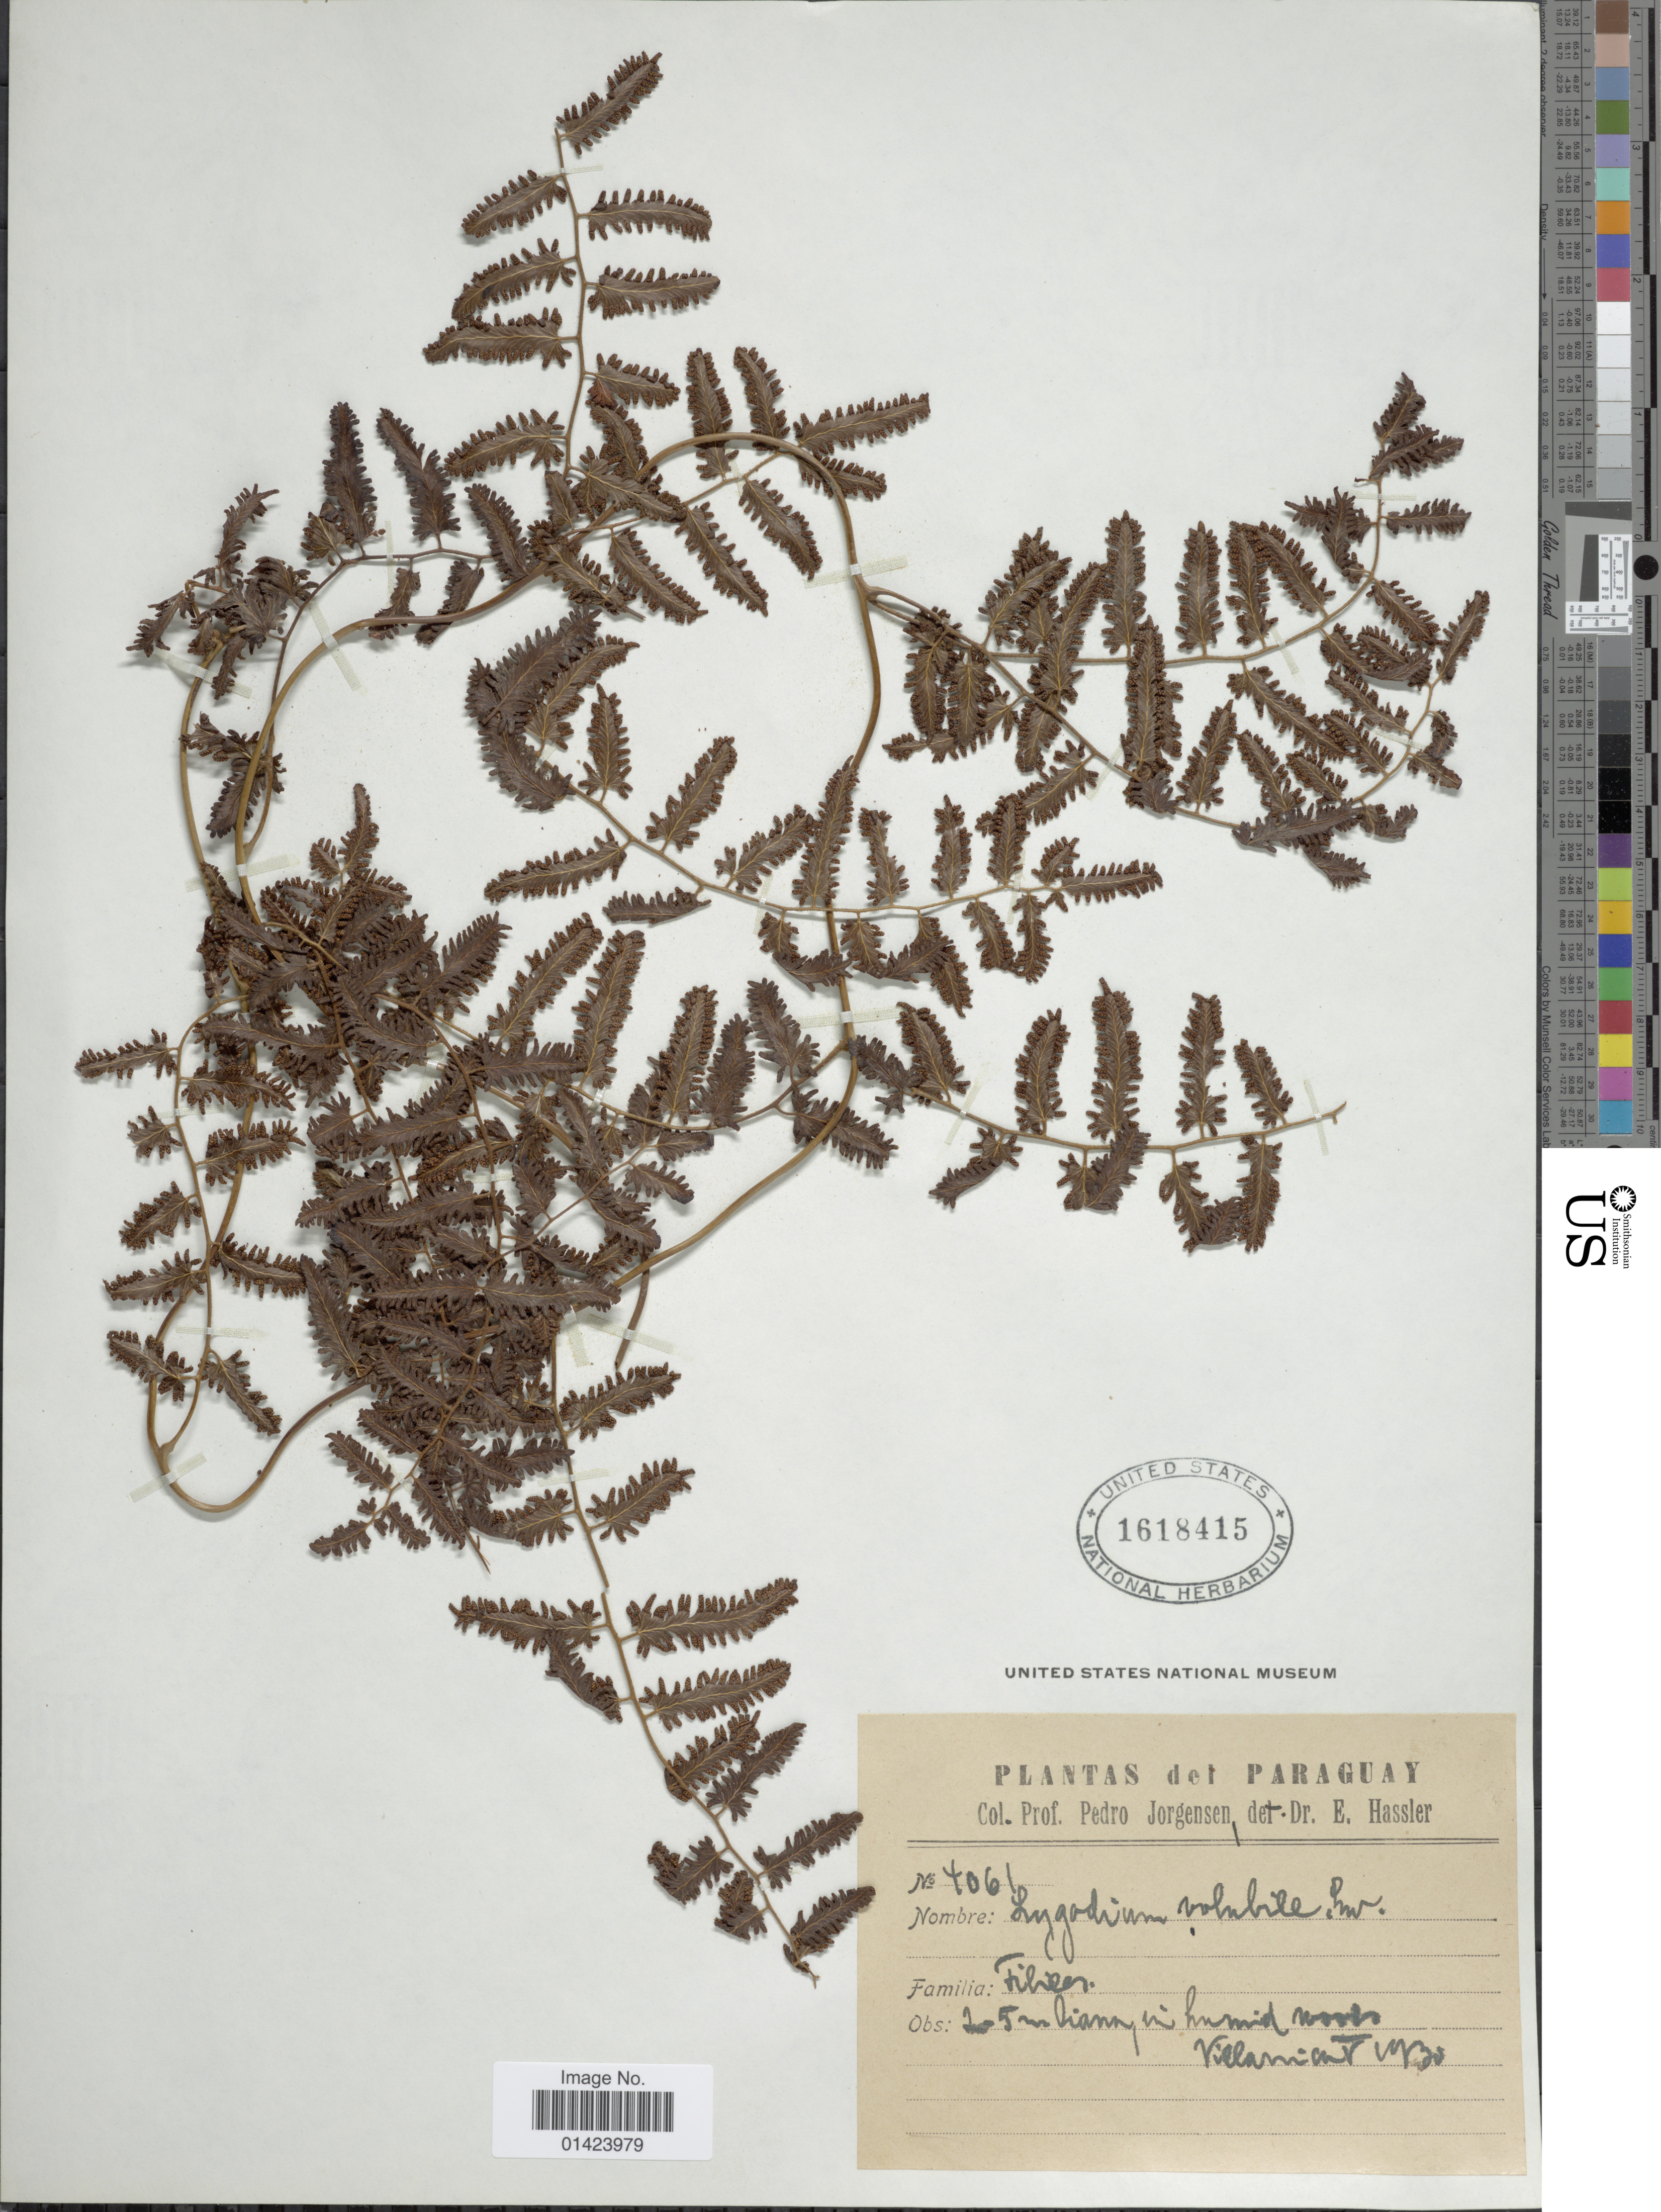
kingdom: Plantae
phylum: Tracheophyta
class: Polypodiopsida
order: Schizaeales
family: Lygodiaceae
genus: Lygodium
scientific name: Lygodium volubile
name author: Sw.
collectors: P. Jörgensen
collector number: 4061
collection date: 1930-05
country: Paraguay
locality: Villarrica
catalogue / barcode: US 1618415